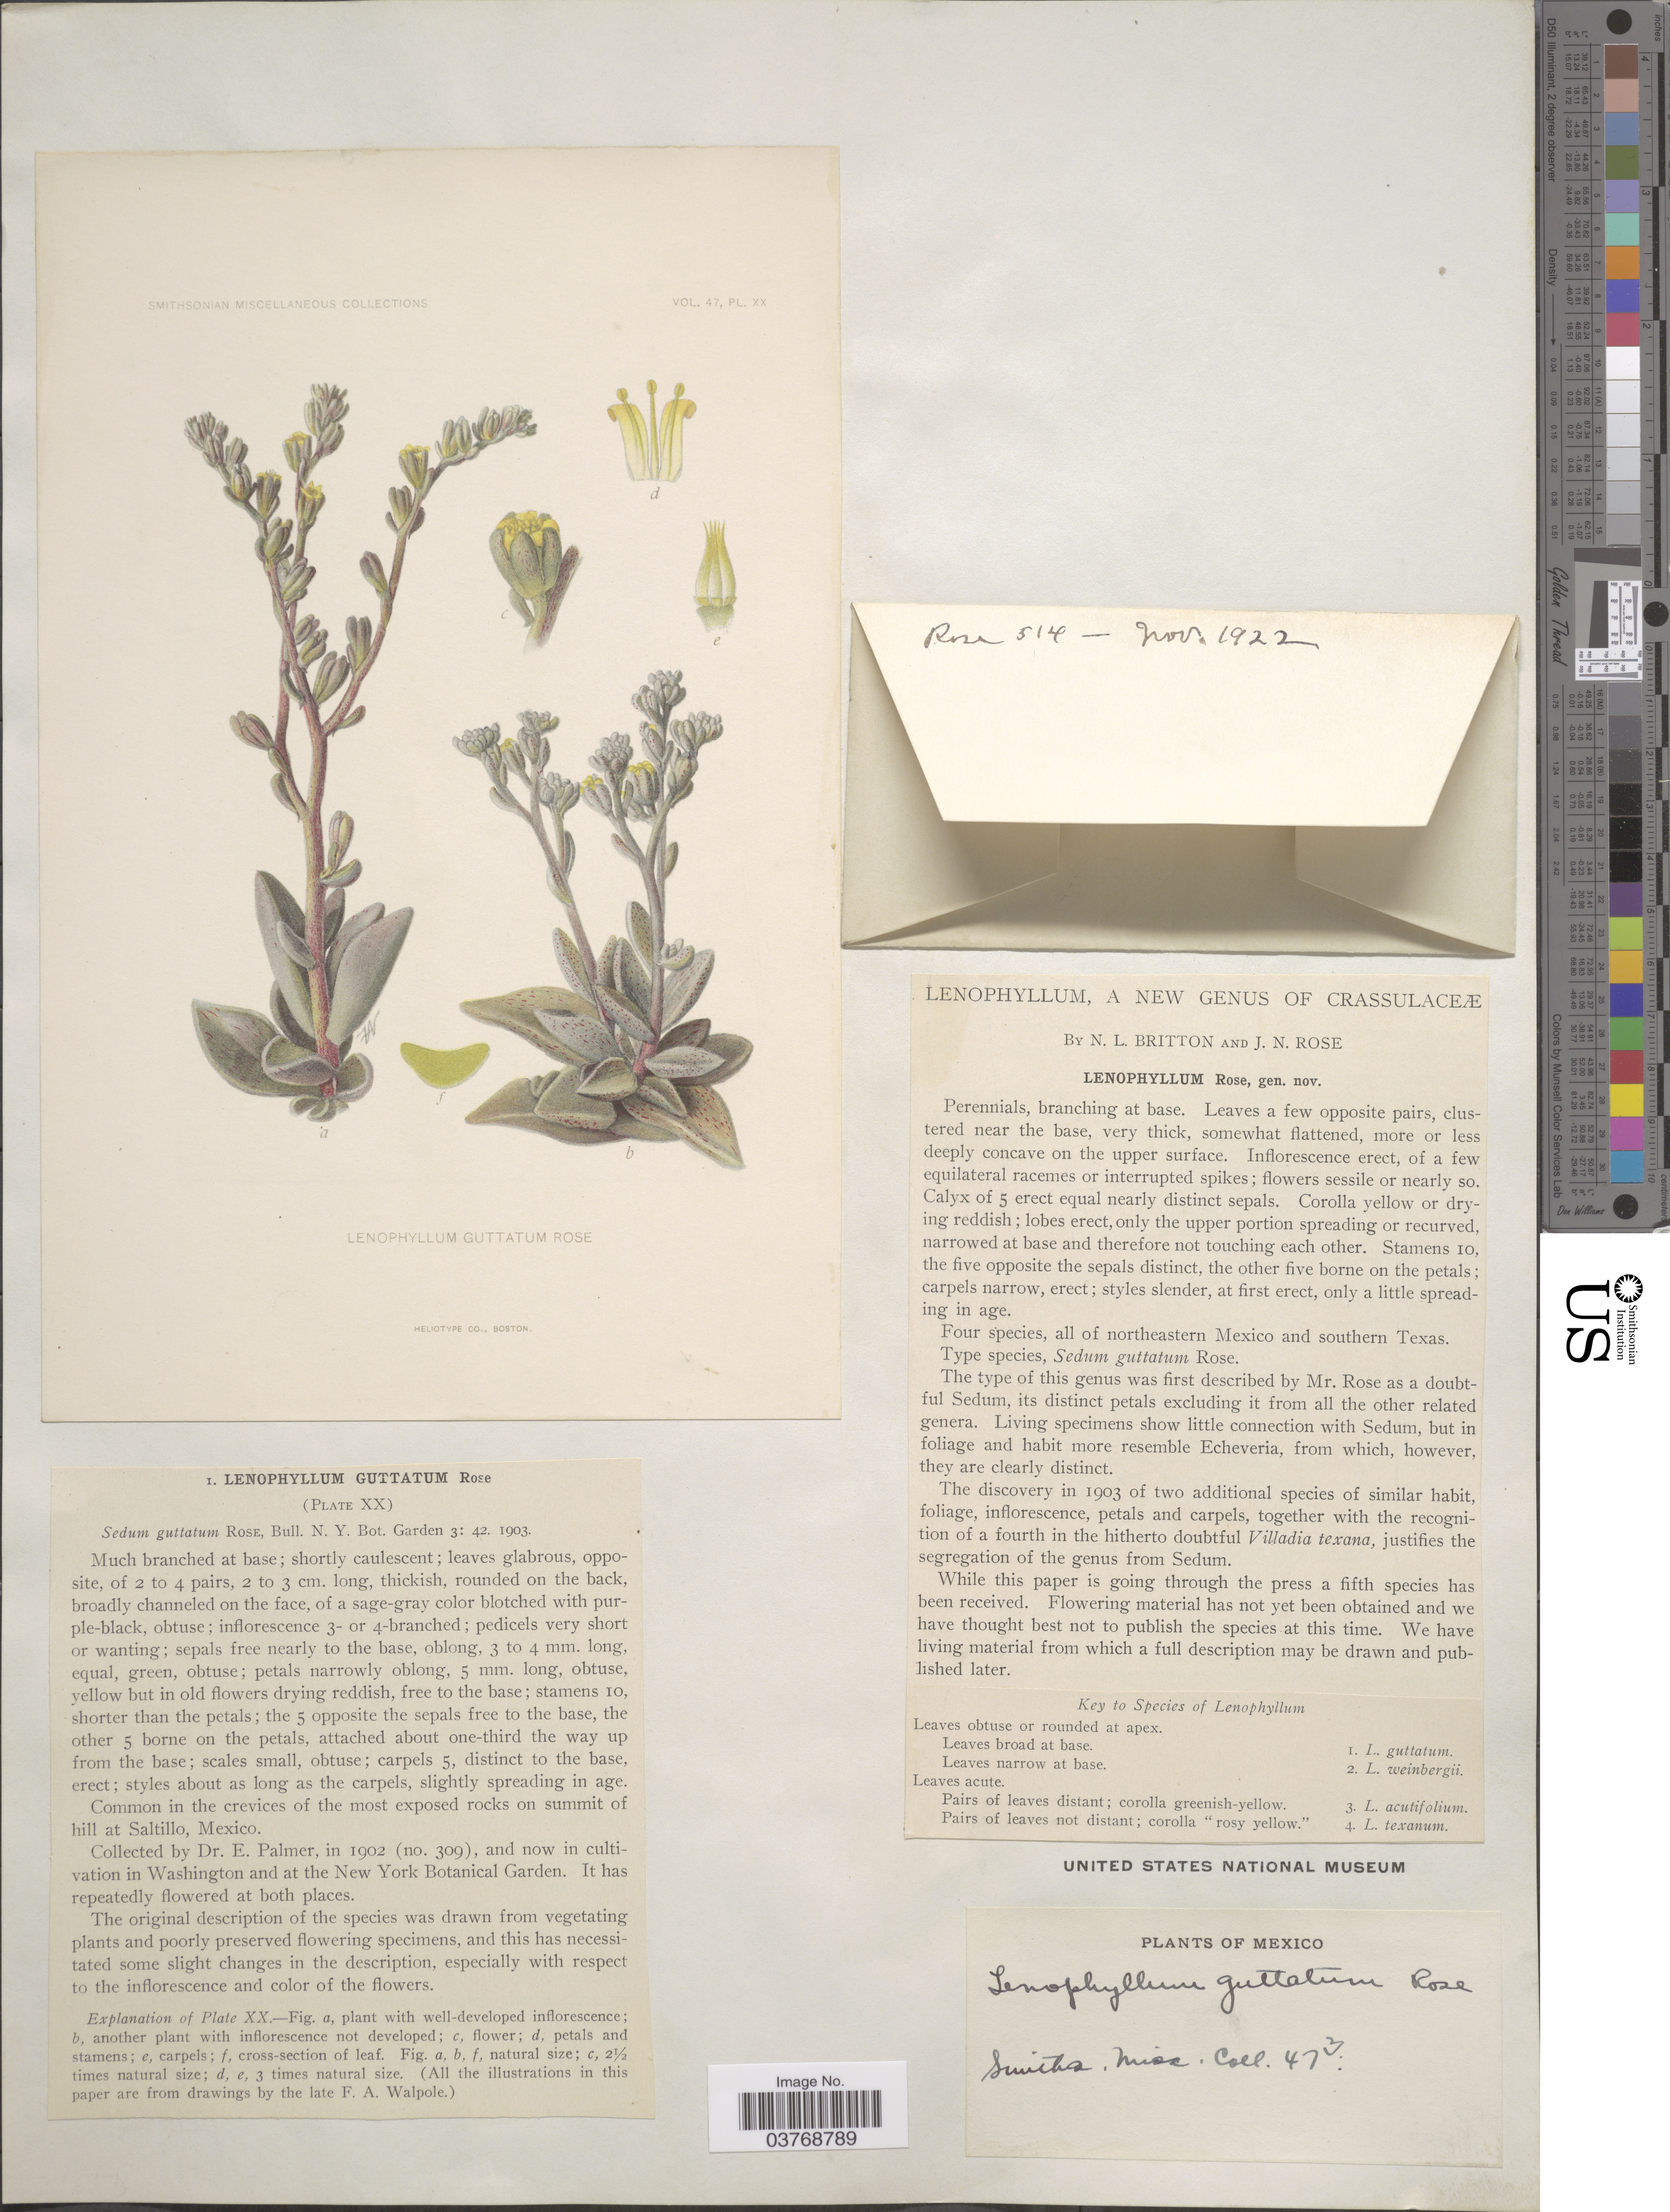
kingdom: Plantae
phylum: Tracheophyta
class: Magnoliopsida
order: Saxifragales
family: Crassulaceae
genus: Lenophyllum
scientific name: Lenophyllum guttatum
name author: (Rose) Rose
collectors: -- Rose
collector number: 514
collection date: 1902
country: United States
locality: In cultivation in Washington and at the New York Botanical Garden.